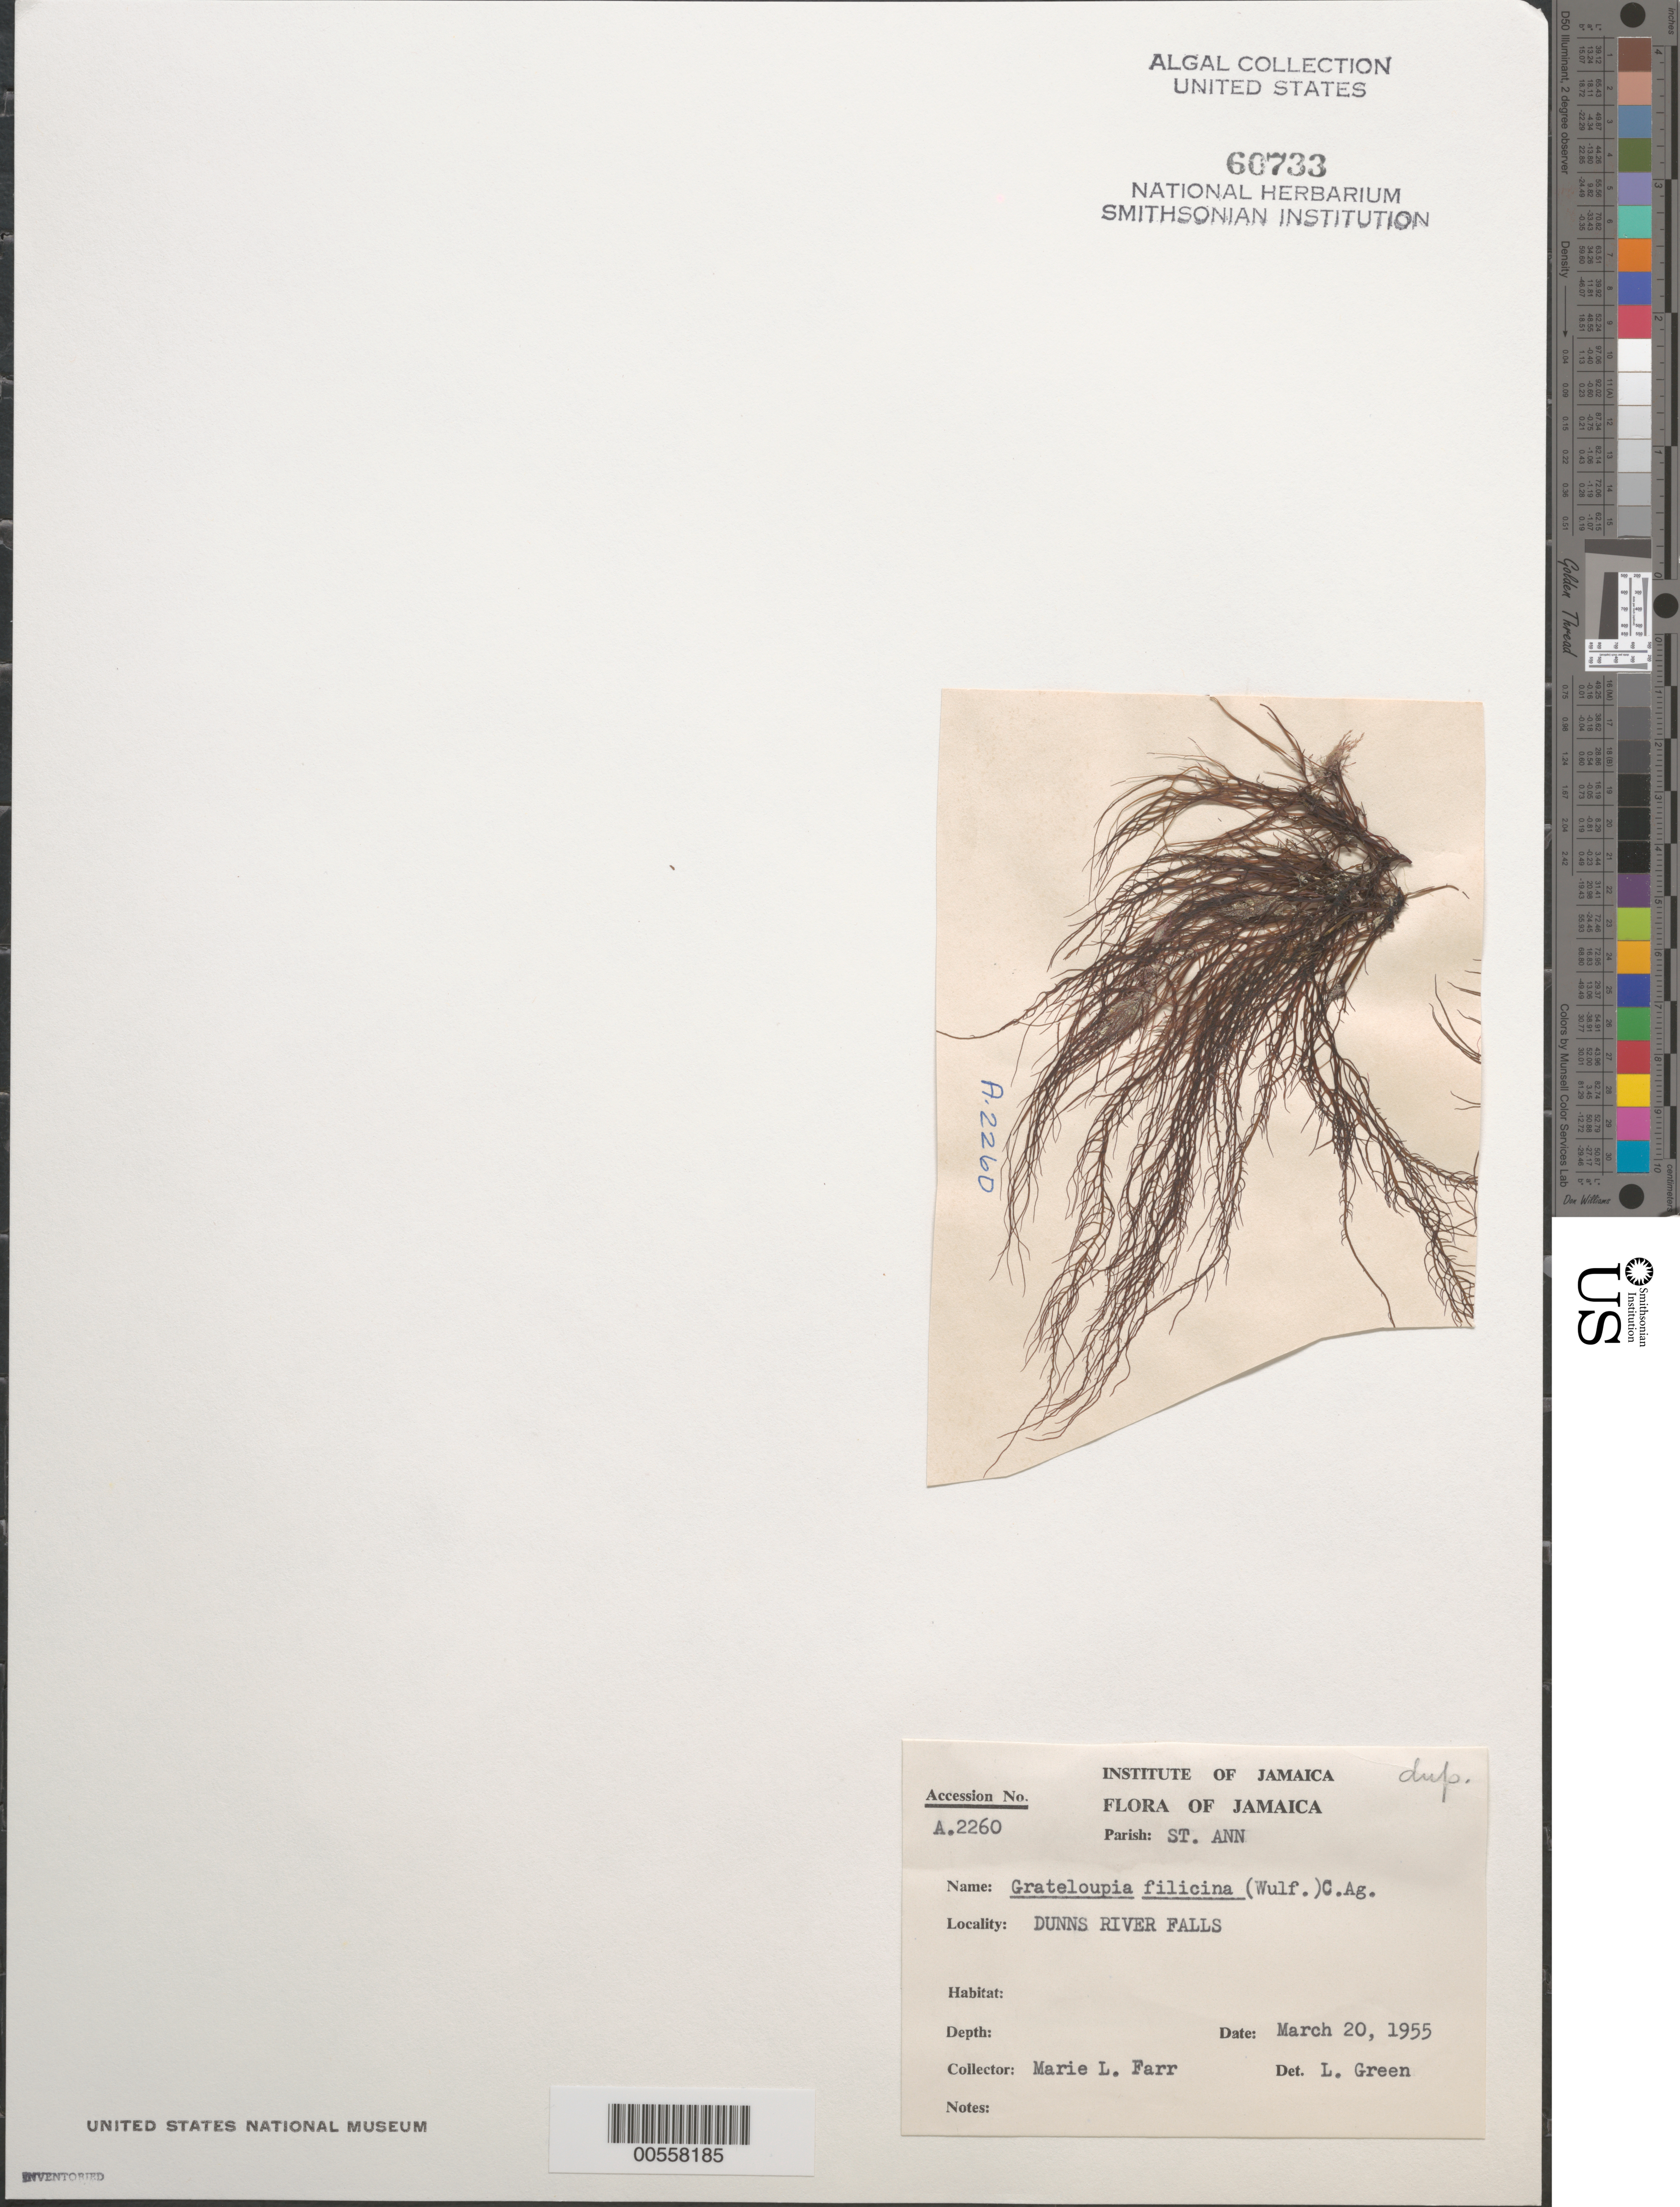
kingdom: Plantae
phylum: Rhodophyta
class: Florideophyceae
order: Halymeniales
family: Halymeniaceae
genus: Grateloupia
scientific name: Grateloupia filicina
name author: (J.V.Lamouroux) C. Agardh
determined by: Green, L.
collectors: M. Farr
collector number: A.2260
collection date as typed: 20 Mar 1955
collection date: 1955-03-20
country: Jamaica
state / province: Saint Ann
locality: Dunns river falls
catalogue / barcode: US 60733